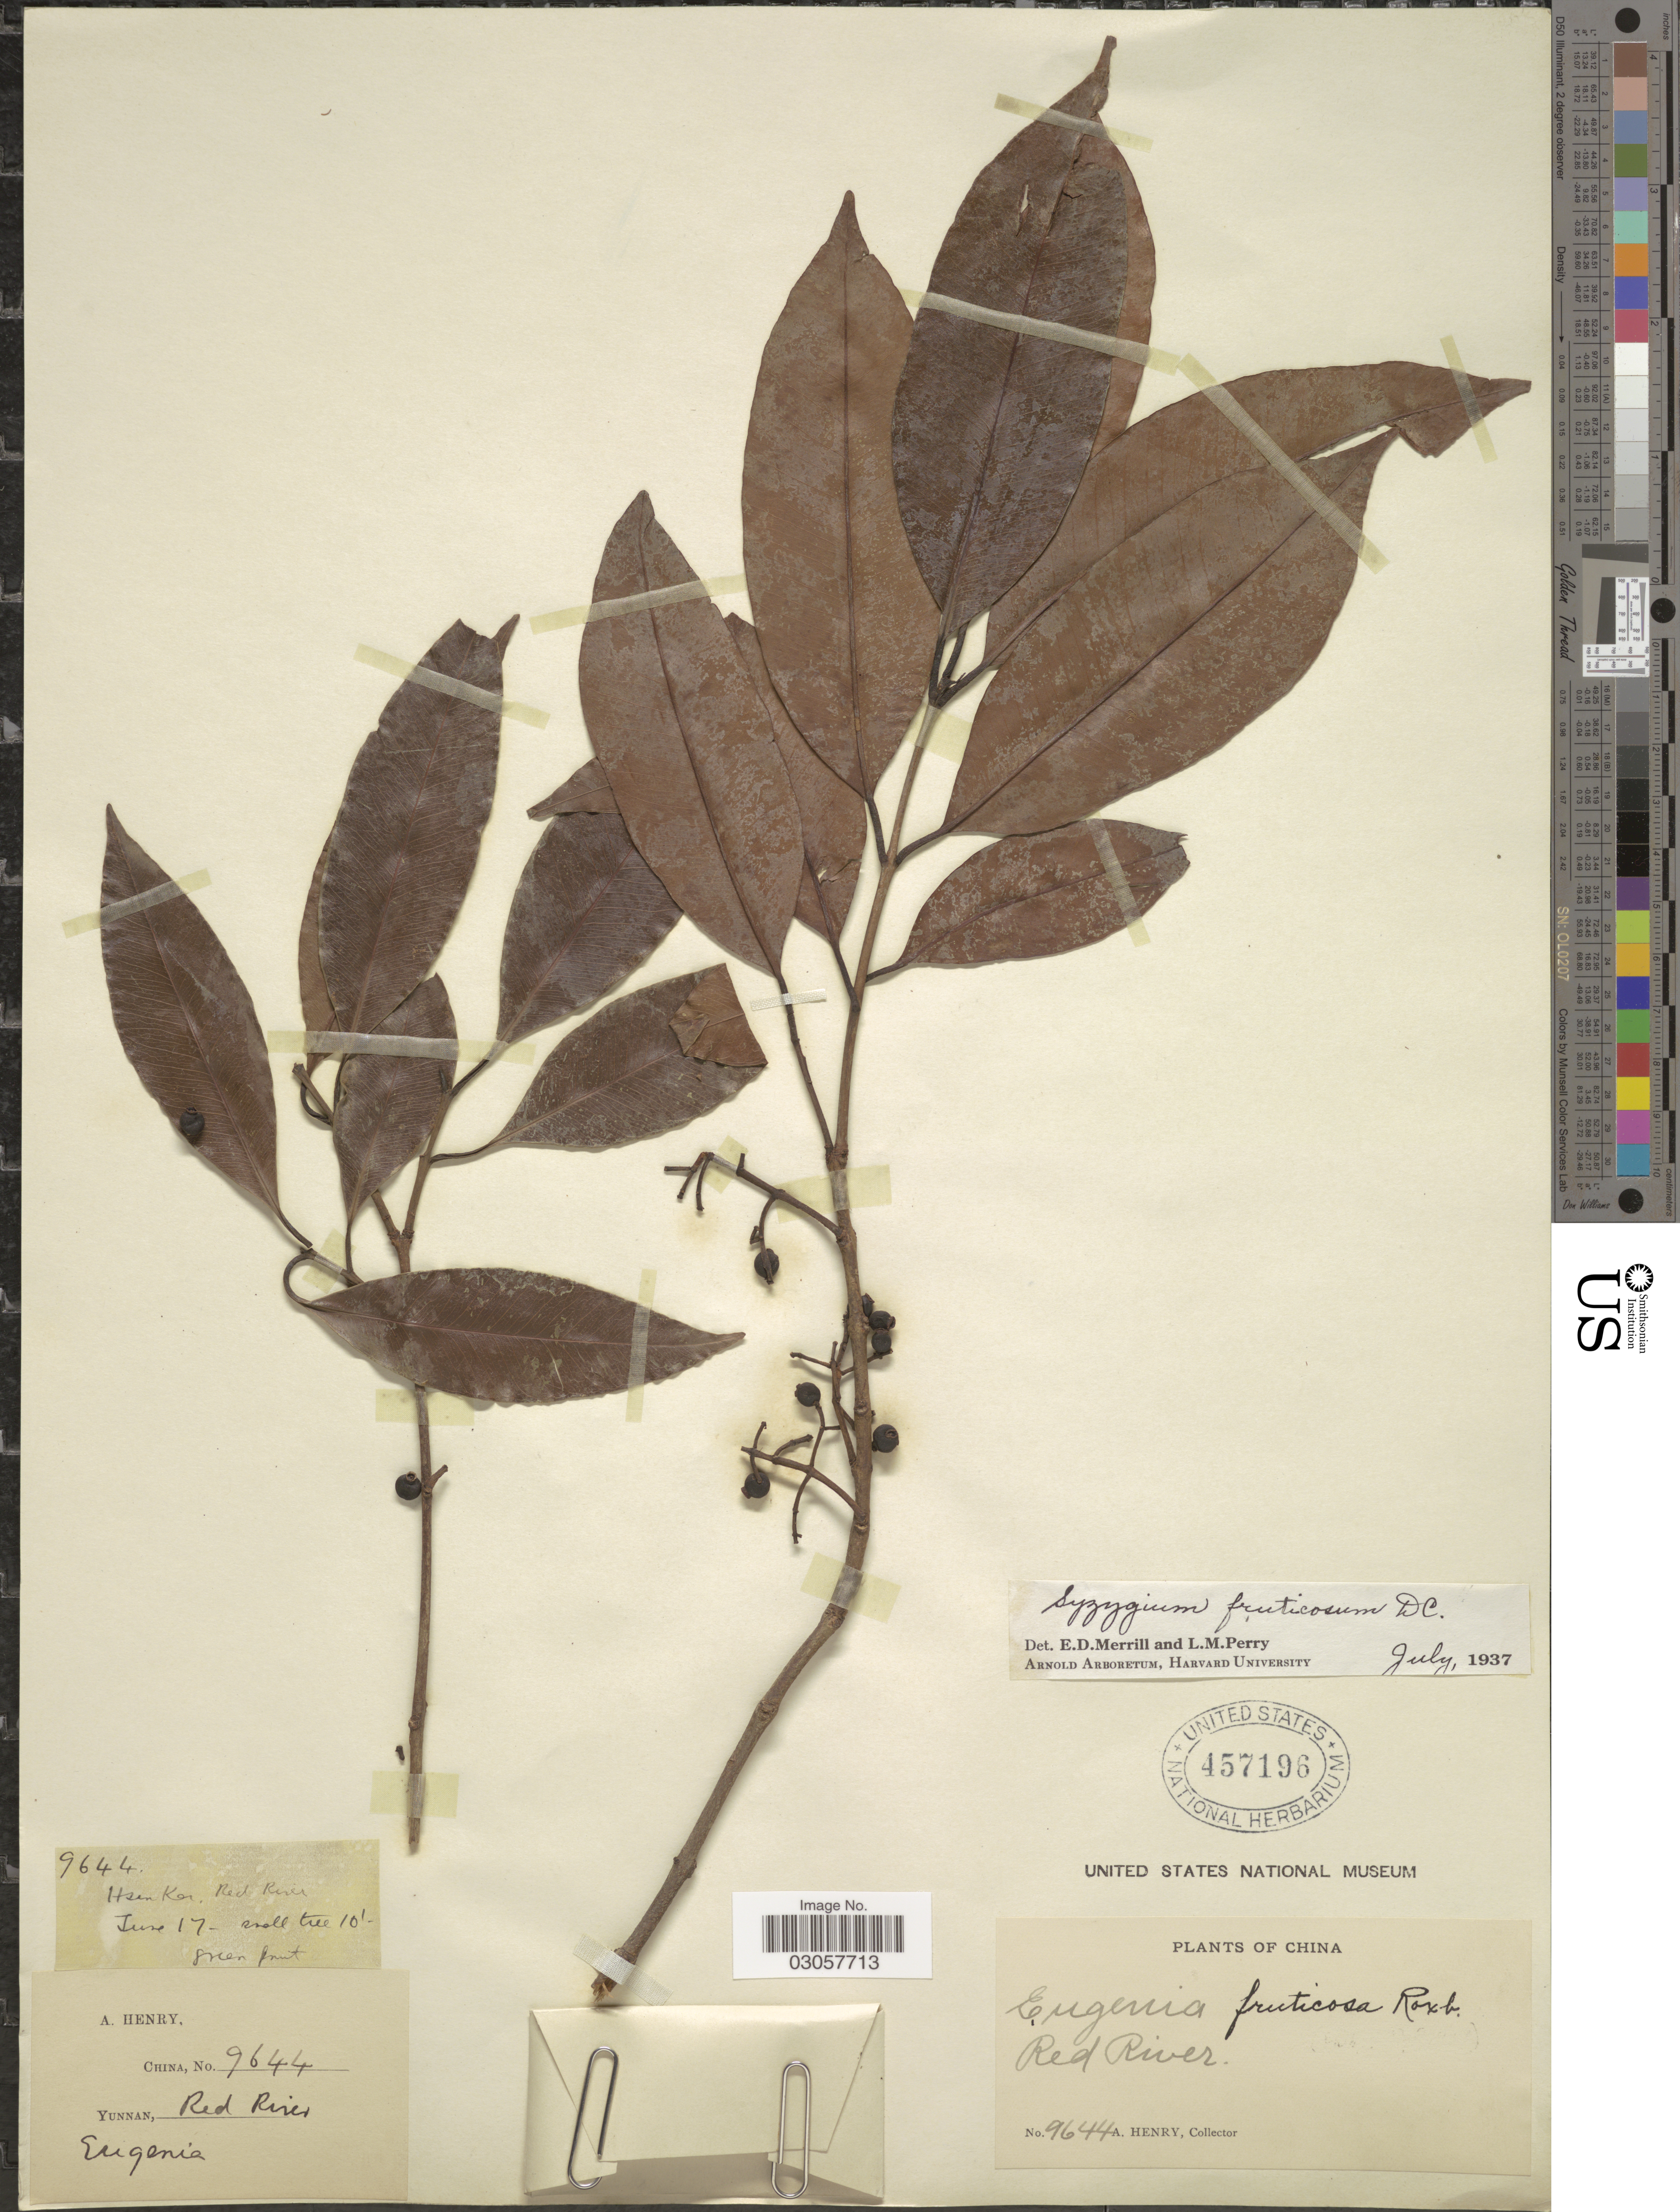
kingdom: Plantae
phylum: Tracheophyta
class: Magnoliopsida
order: Myrtales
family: Myrtaceae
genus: Syzygium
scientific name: Syzygium fruticosum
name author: Roxb. ex DC.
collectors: A. Henry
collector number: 9644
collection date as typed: Transcribed d/m/y: /6/17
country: China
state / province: Yunnan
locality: Hsen Kar. Red River.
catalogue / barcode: US 457196